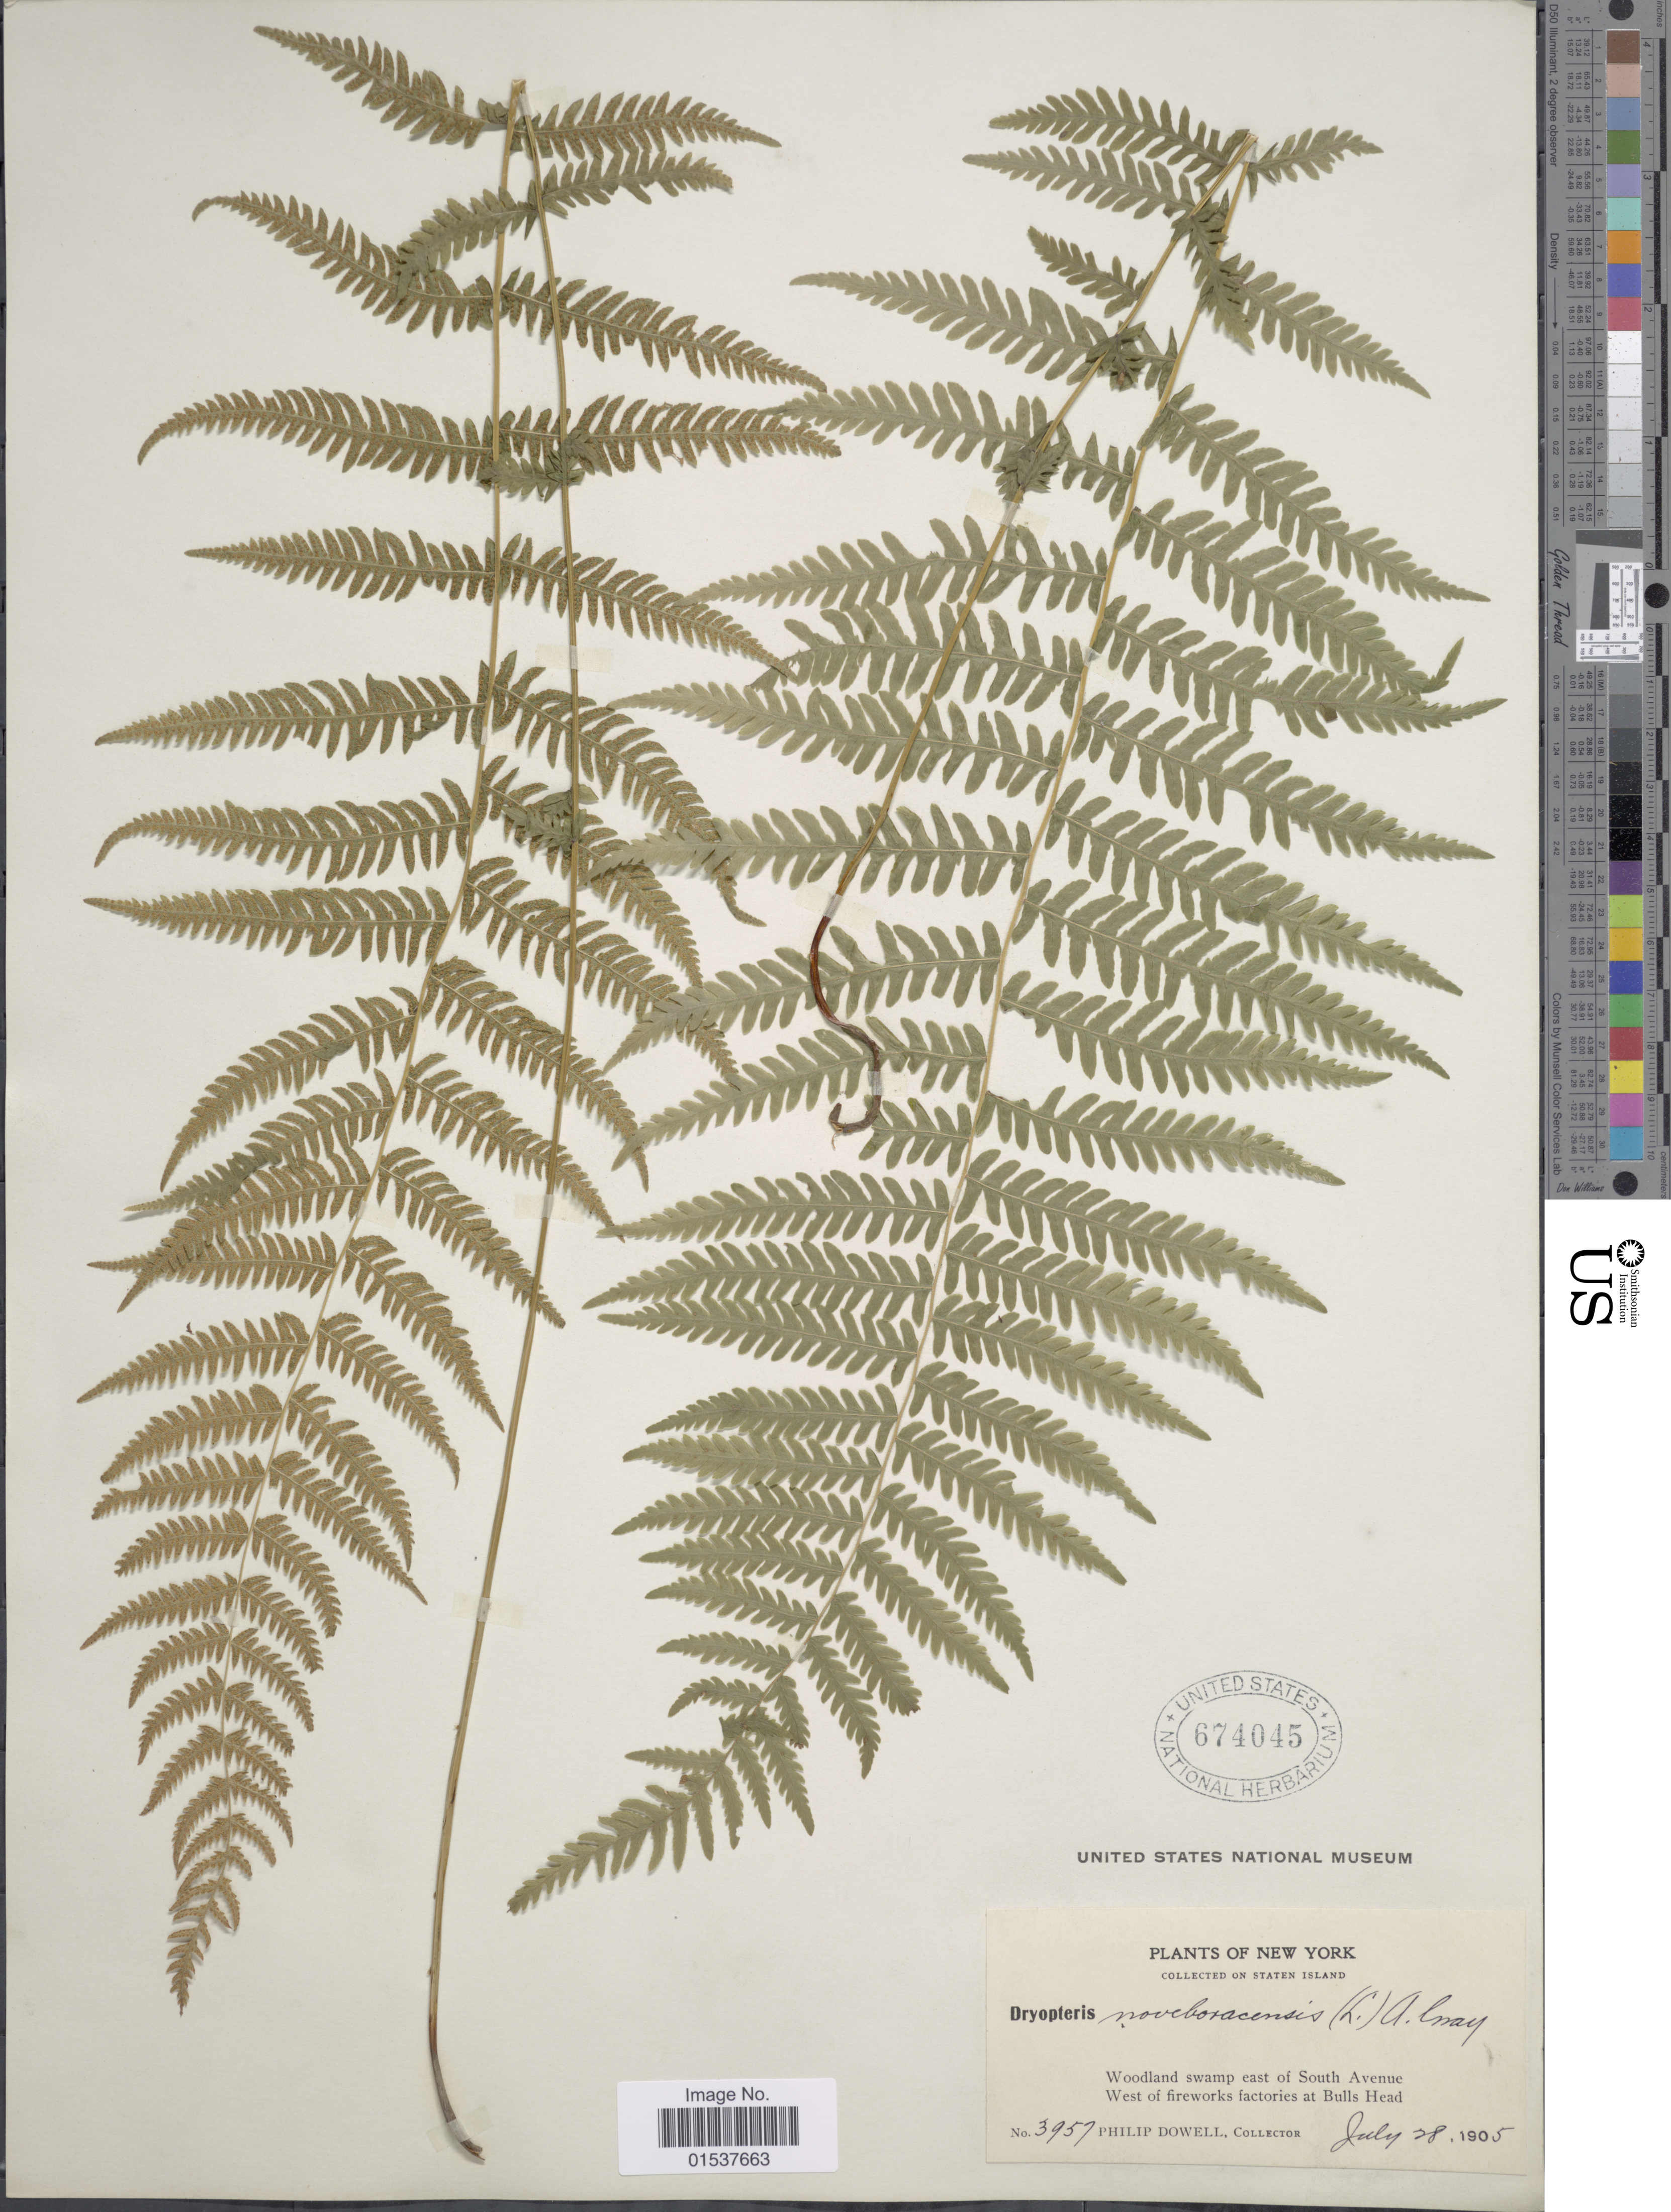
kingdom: Plantae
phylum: Tracheophyta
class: Polypodiopsida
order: Polypodiales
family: Thelypteridaceae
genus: Parathelypteris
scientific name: Parathelypteris noveboracensis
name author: (L.) Ching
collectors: P. Dowell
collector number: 3957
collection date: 1905-07-28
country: United States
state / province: New York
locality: Staten Island, Woodland swamp east of South Avenue, west of fireworks factories at Bulls Head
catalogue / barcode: US 674045